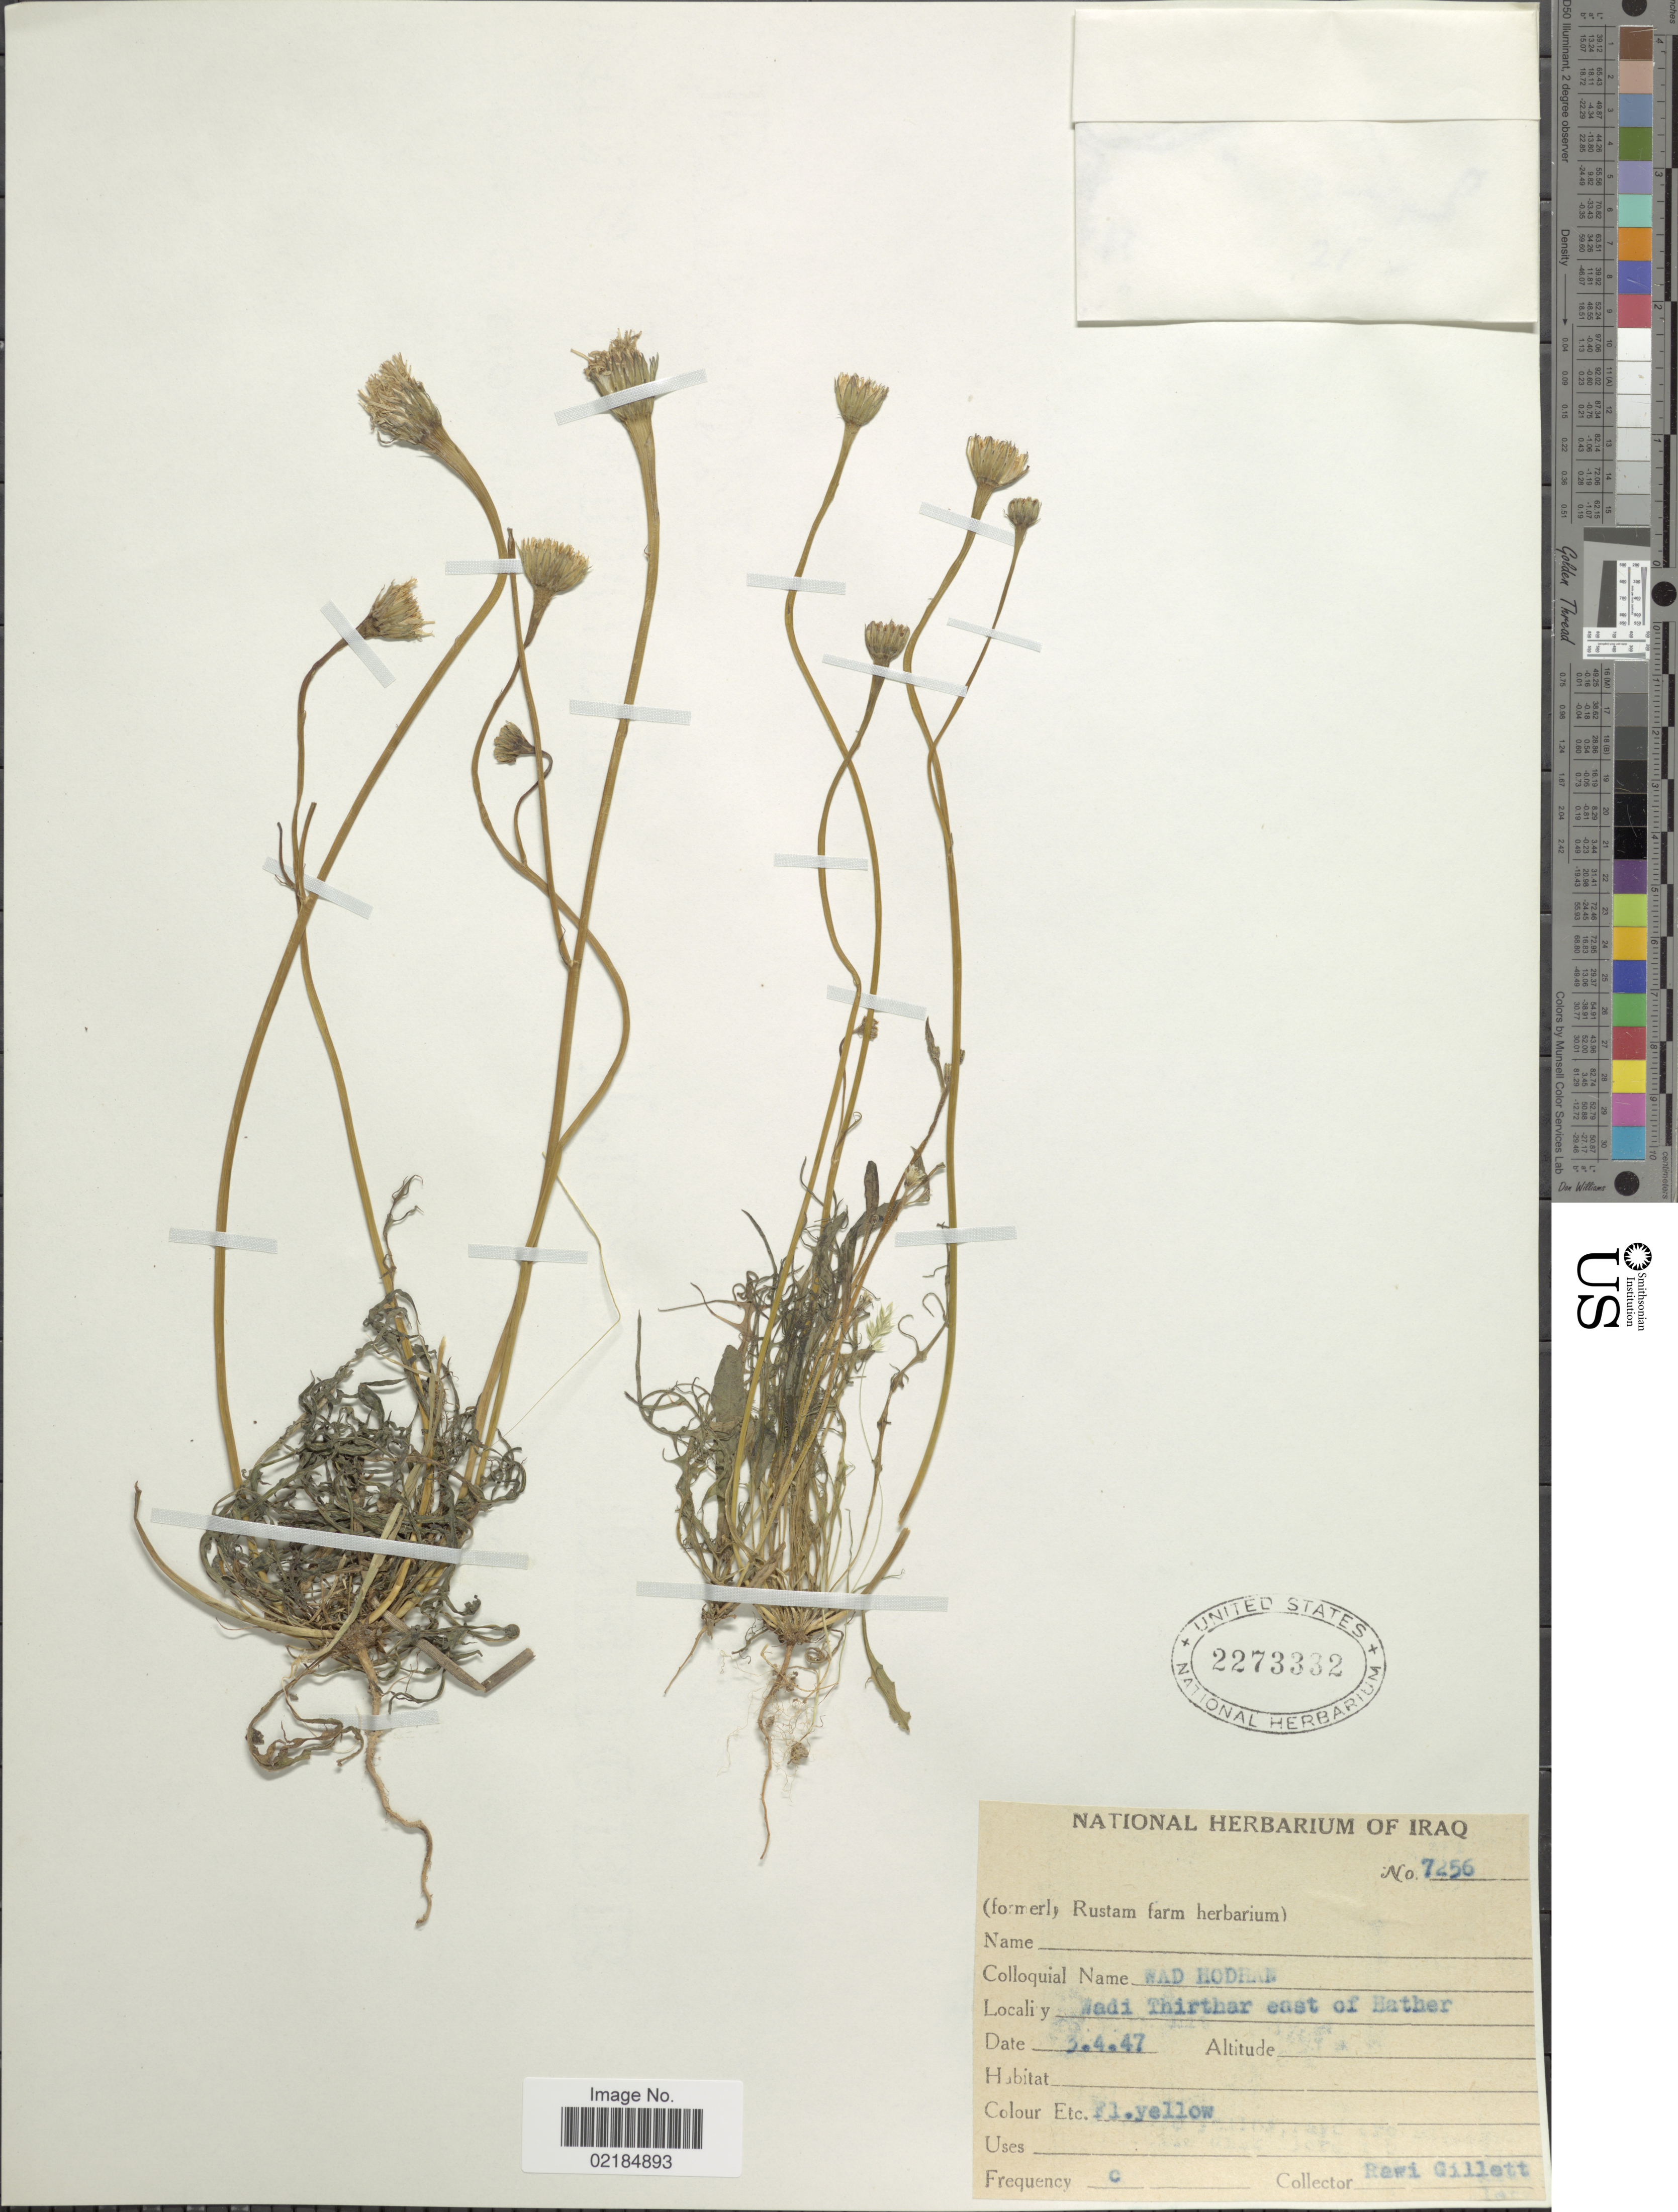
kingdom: Plantae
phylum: Tracheophyta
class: Magnoliopsida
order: Asterales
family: Asteraceae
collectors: -. Rawi & Gillett, --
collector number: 7256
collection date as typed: Transcribed d/m/y: 3/4/47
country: Iraq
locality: Lake Tharthar east of Hather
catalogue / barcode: US 2273332